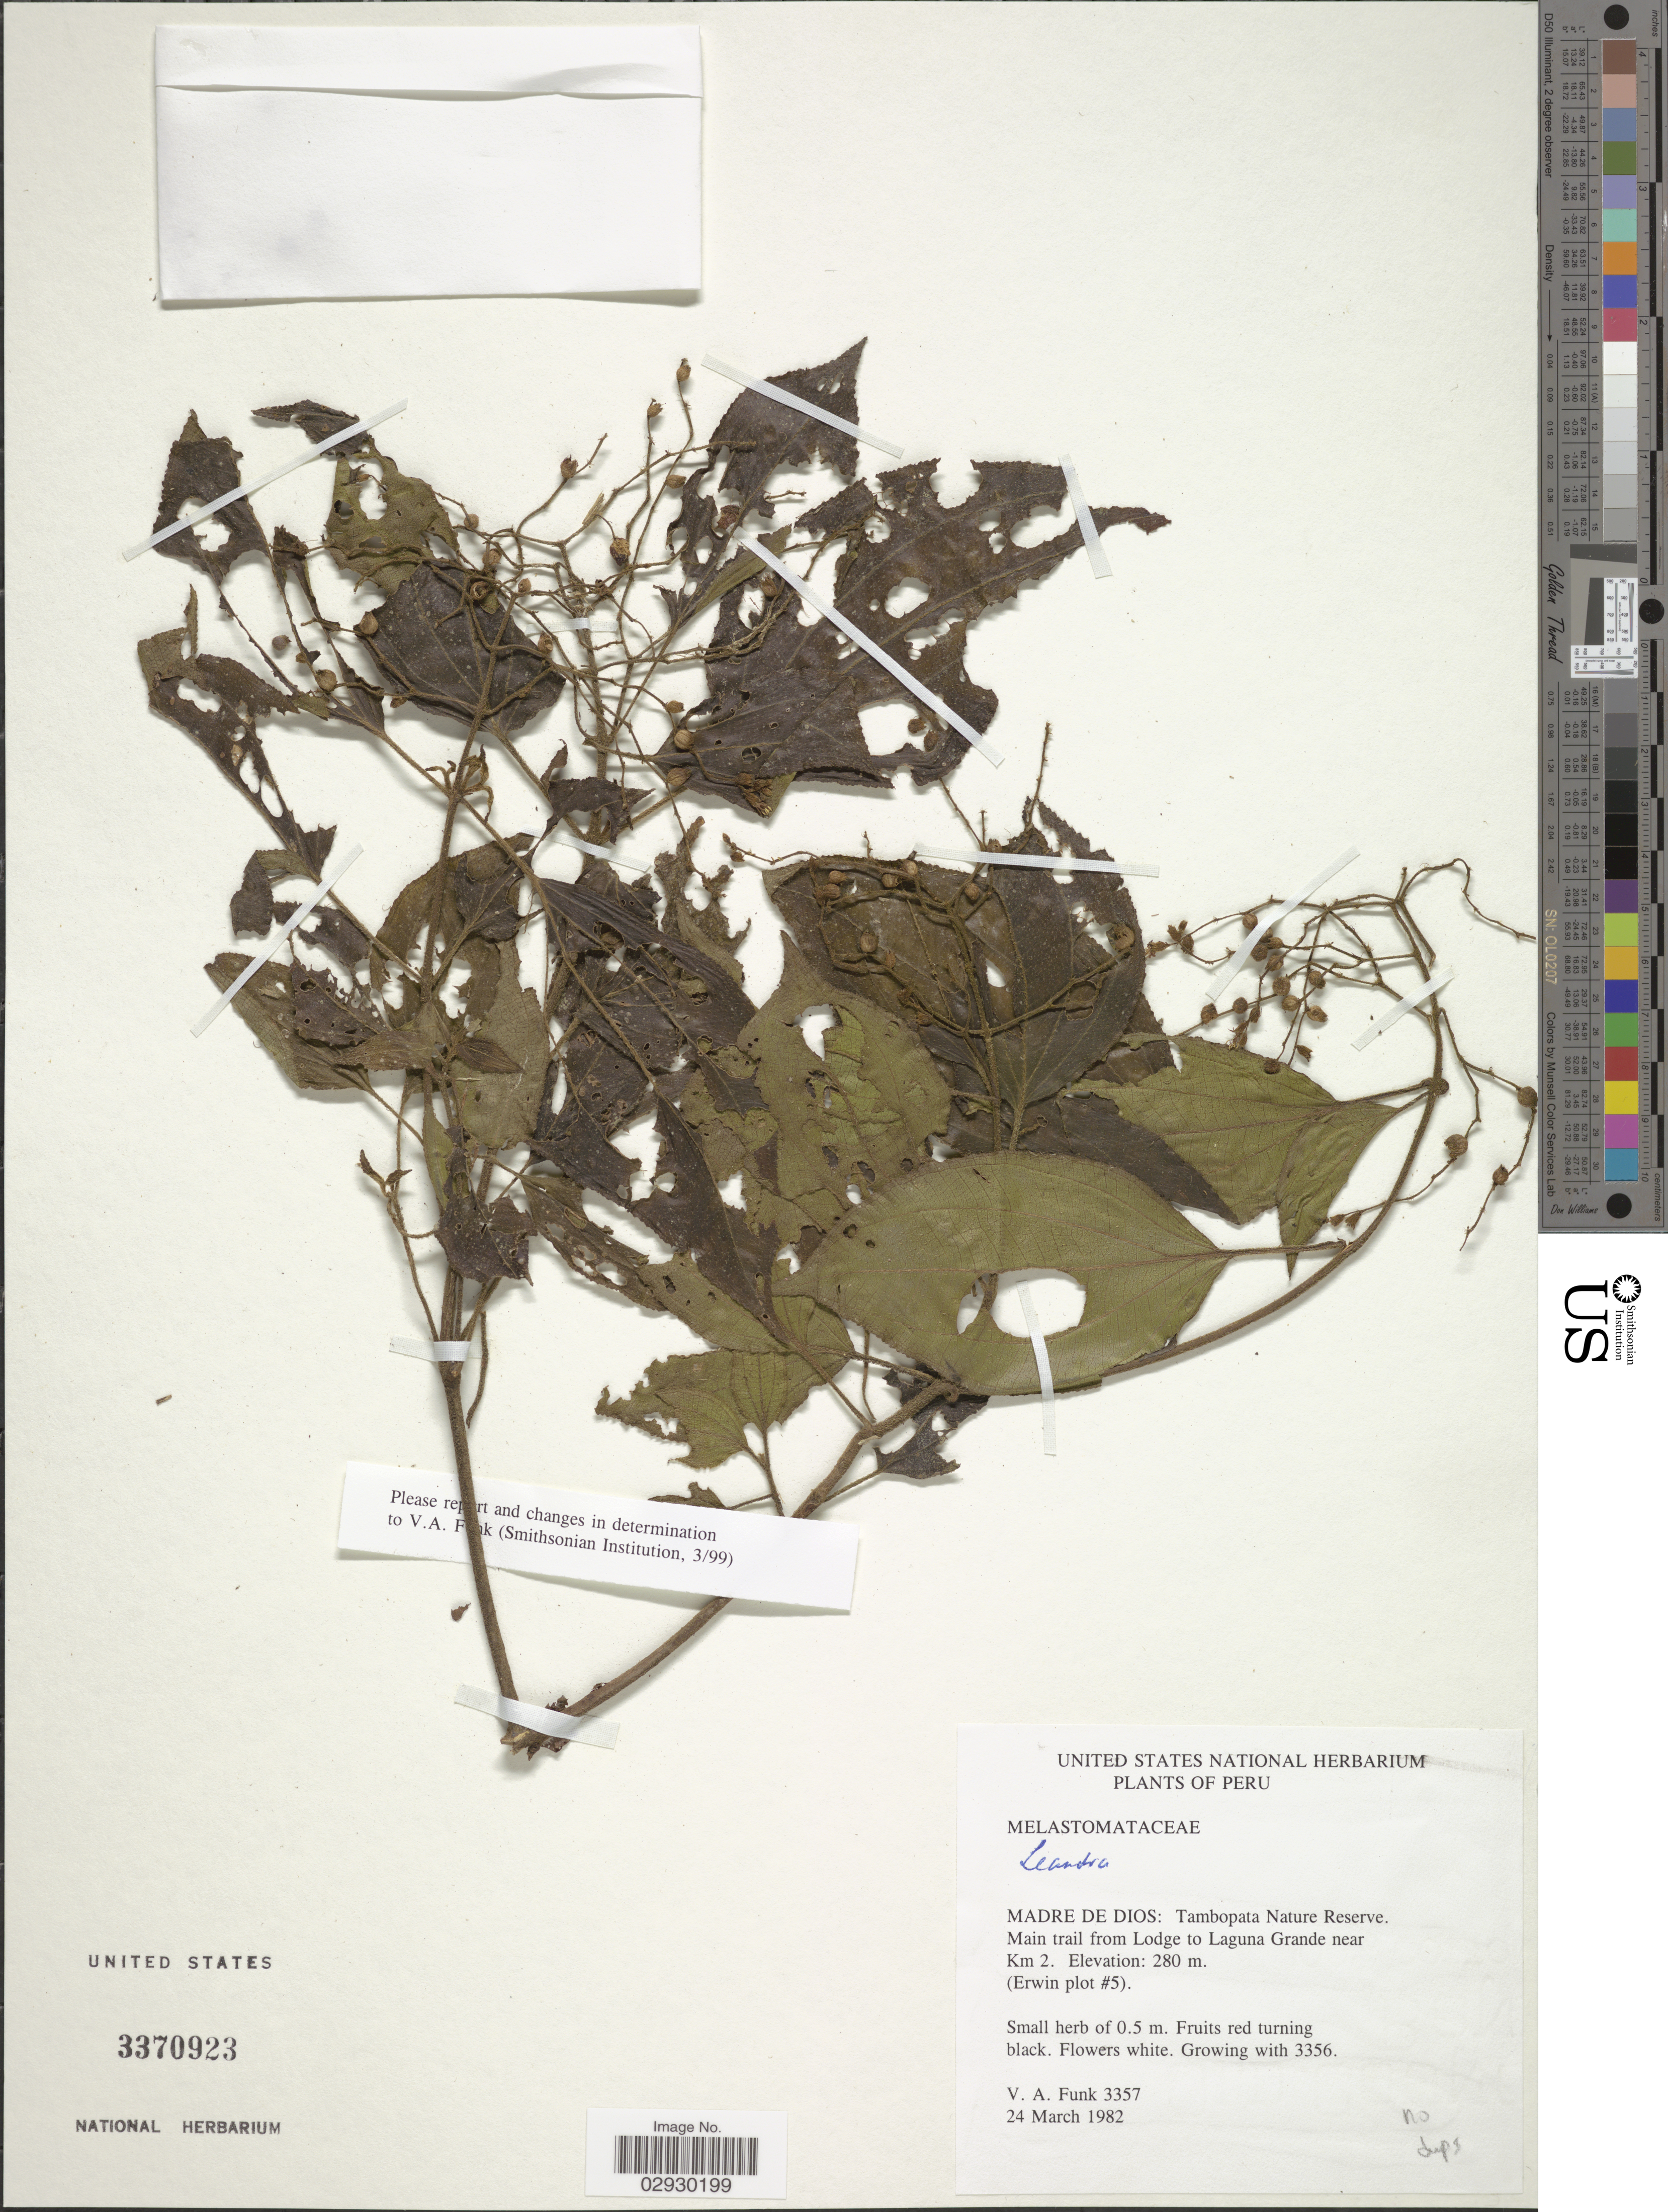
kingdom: Plantae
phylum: Tracheophyta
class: Magnoliopsida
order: Myrtales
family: Melastomataceae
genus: Leandra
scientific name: Leandra sp.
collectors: V. Funk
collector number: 3357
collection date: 1982-03-24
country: Peru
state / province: Madre de Dios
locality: Tambopata Nature Reserve. Main trail from Lodge to Laguna Grande near Km 2. (Erwin plot #5).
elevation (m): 280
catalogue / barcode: US 3370923